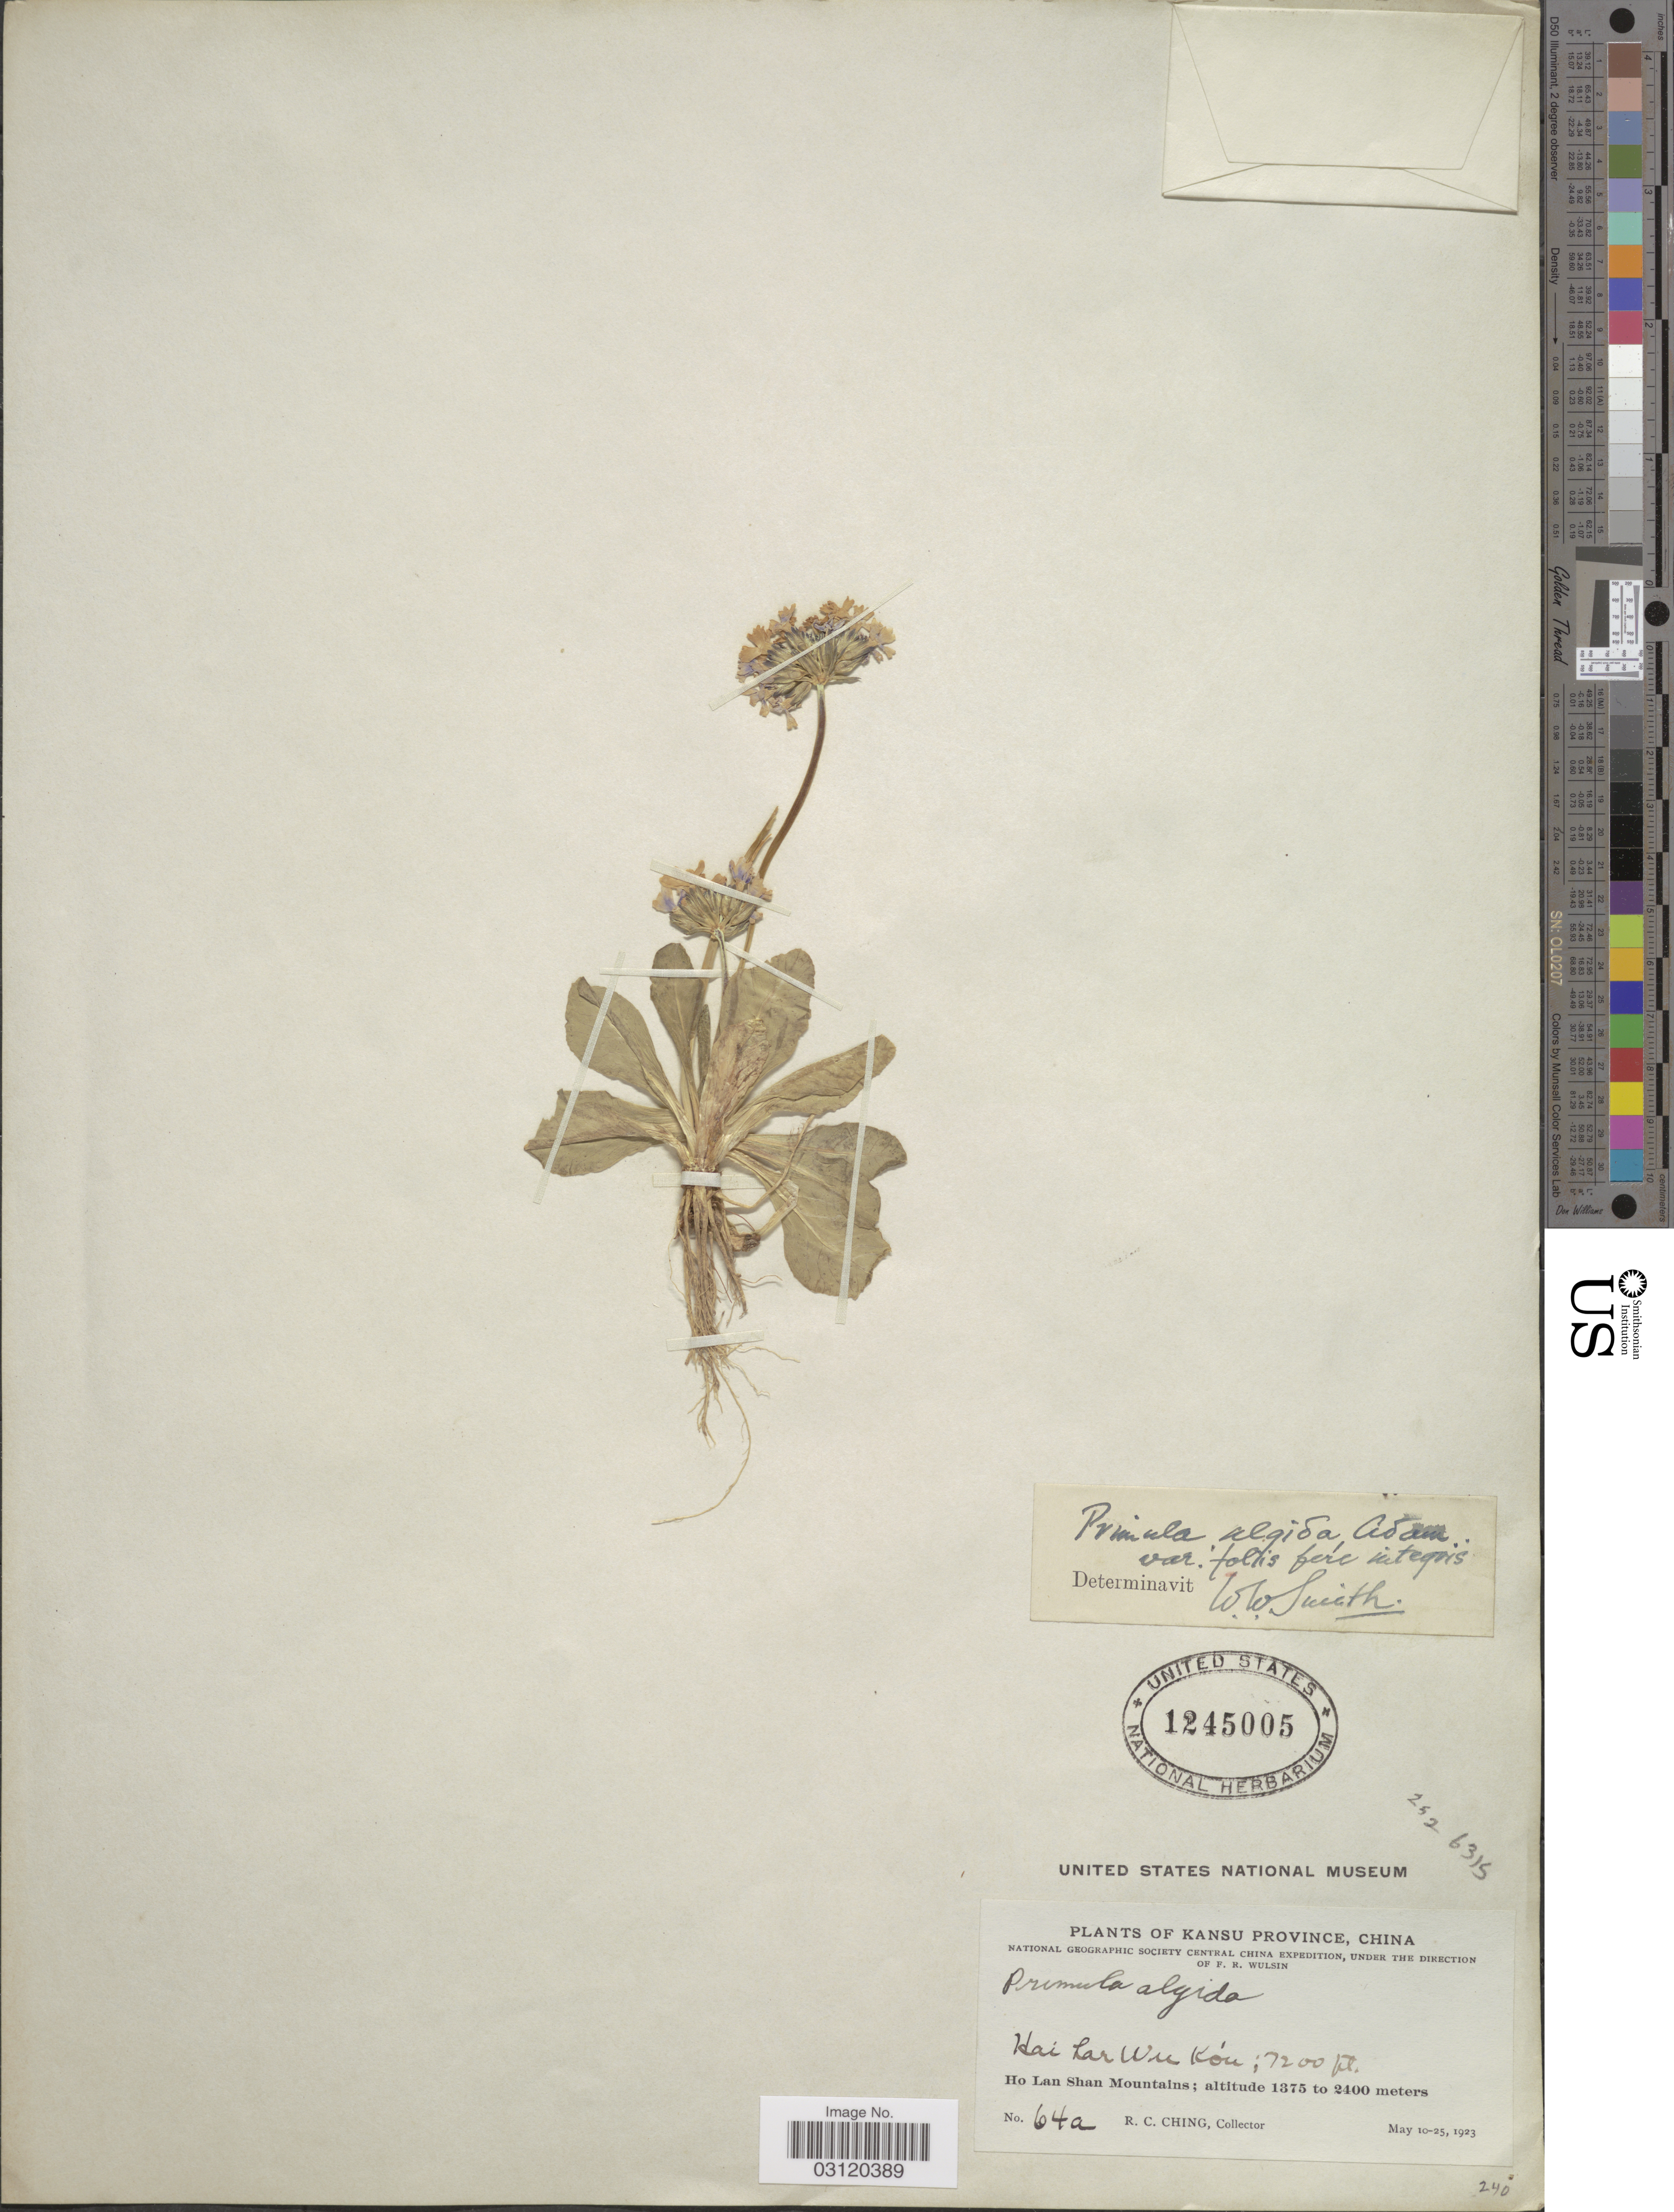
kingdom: Plantae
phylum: Tracheophyta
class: Magnoliopsida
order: Ericales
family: Primulaceae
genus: Primula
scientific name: Primula algida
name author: Adams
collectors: R. C. Ching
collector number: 64a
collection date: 1923-05-10/1923-05-25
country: China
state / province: Gansu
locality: Kansu Province. Hai Lar Wu Kóu. Ho Lan Shan Mountains.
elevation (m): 1375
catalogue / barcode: US 1245005